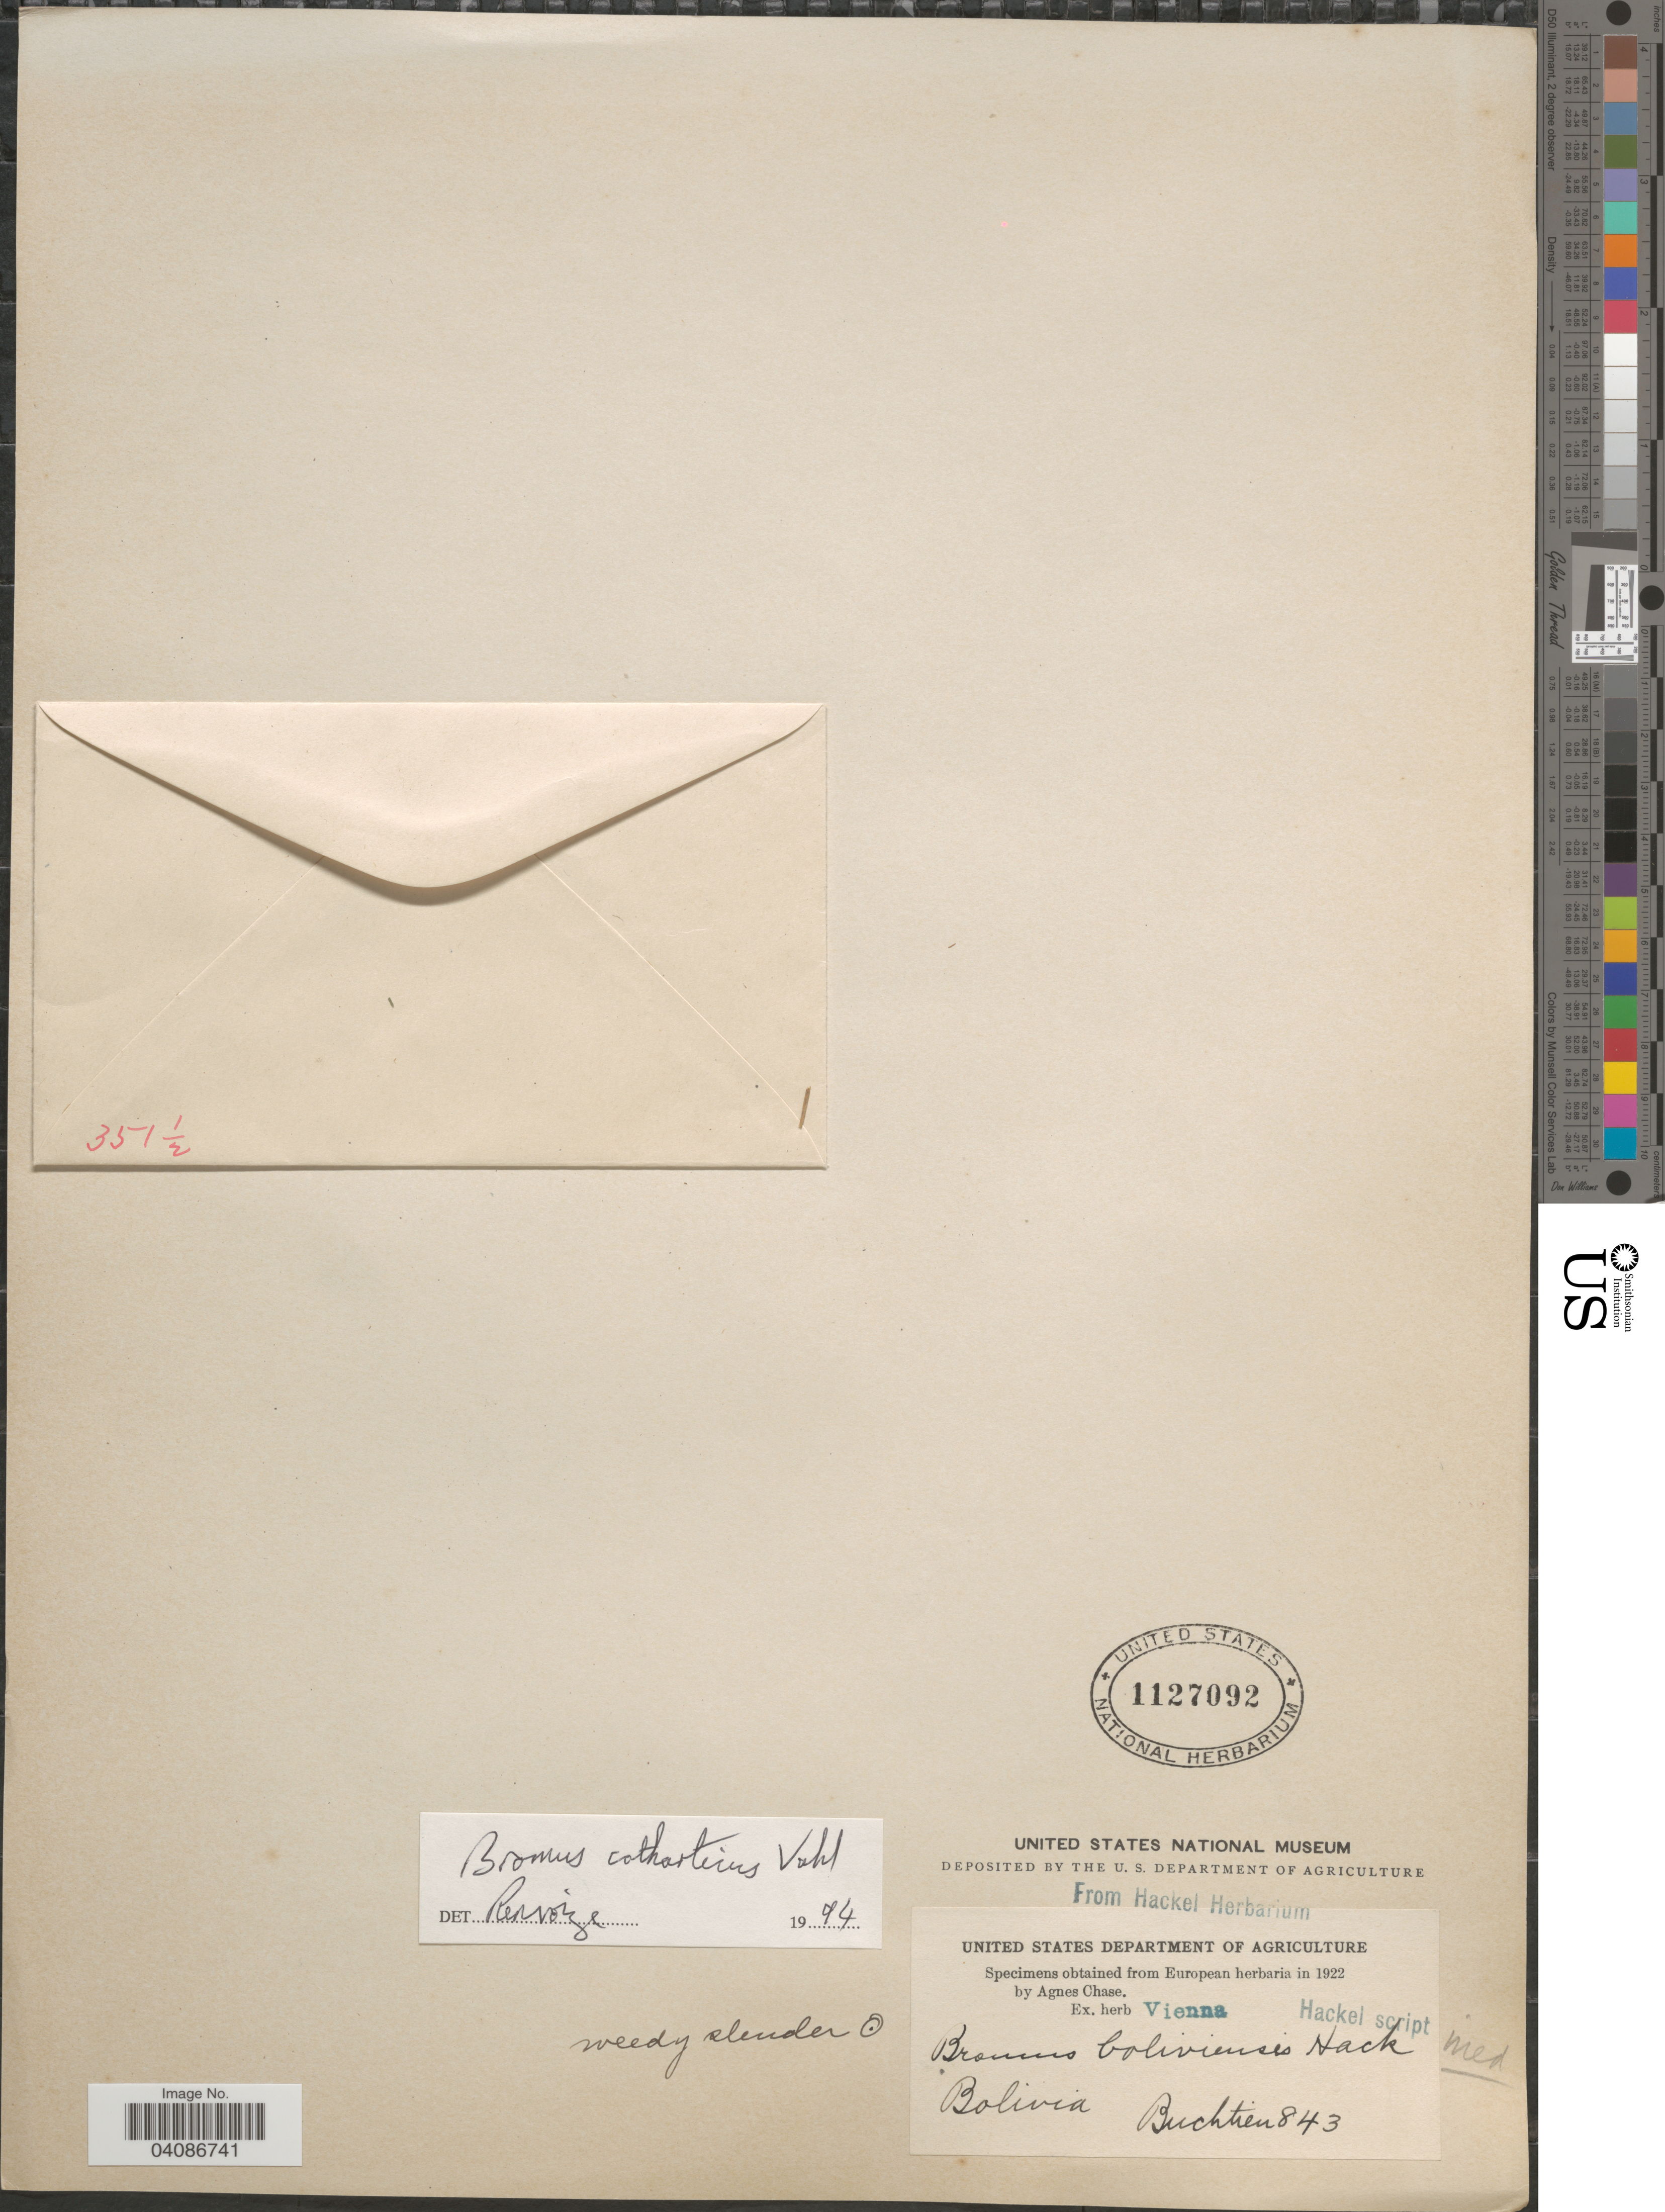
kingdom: Plantae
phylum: Tracheophyta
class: Liliopsida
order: Poales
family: Poaceae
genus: Bromus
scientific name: Bromus catharticus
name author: Vahl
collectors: Buchtien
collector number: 843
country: Bolivia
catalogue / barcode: US 1127092